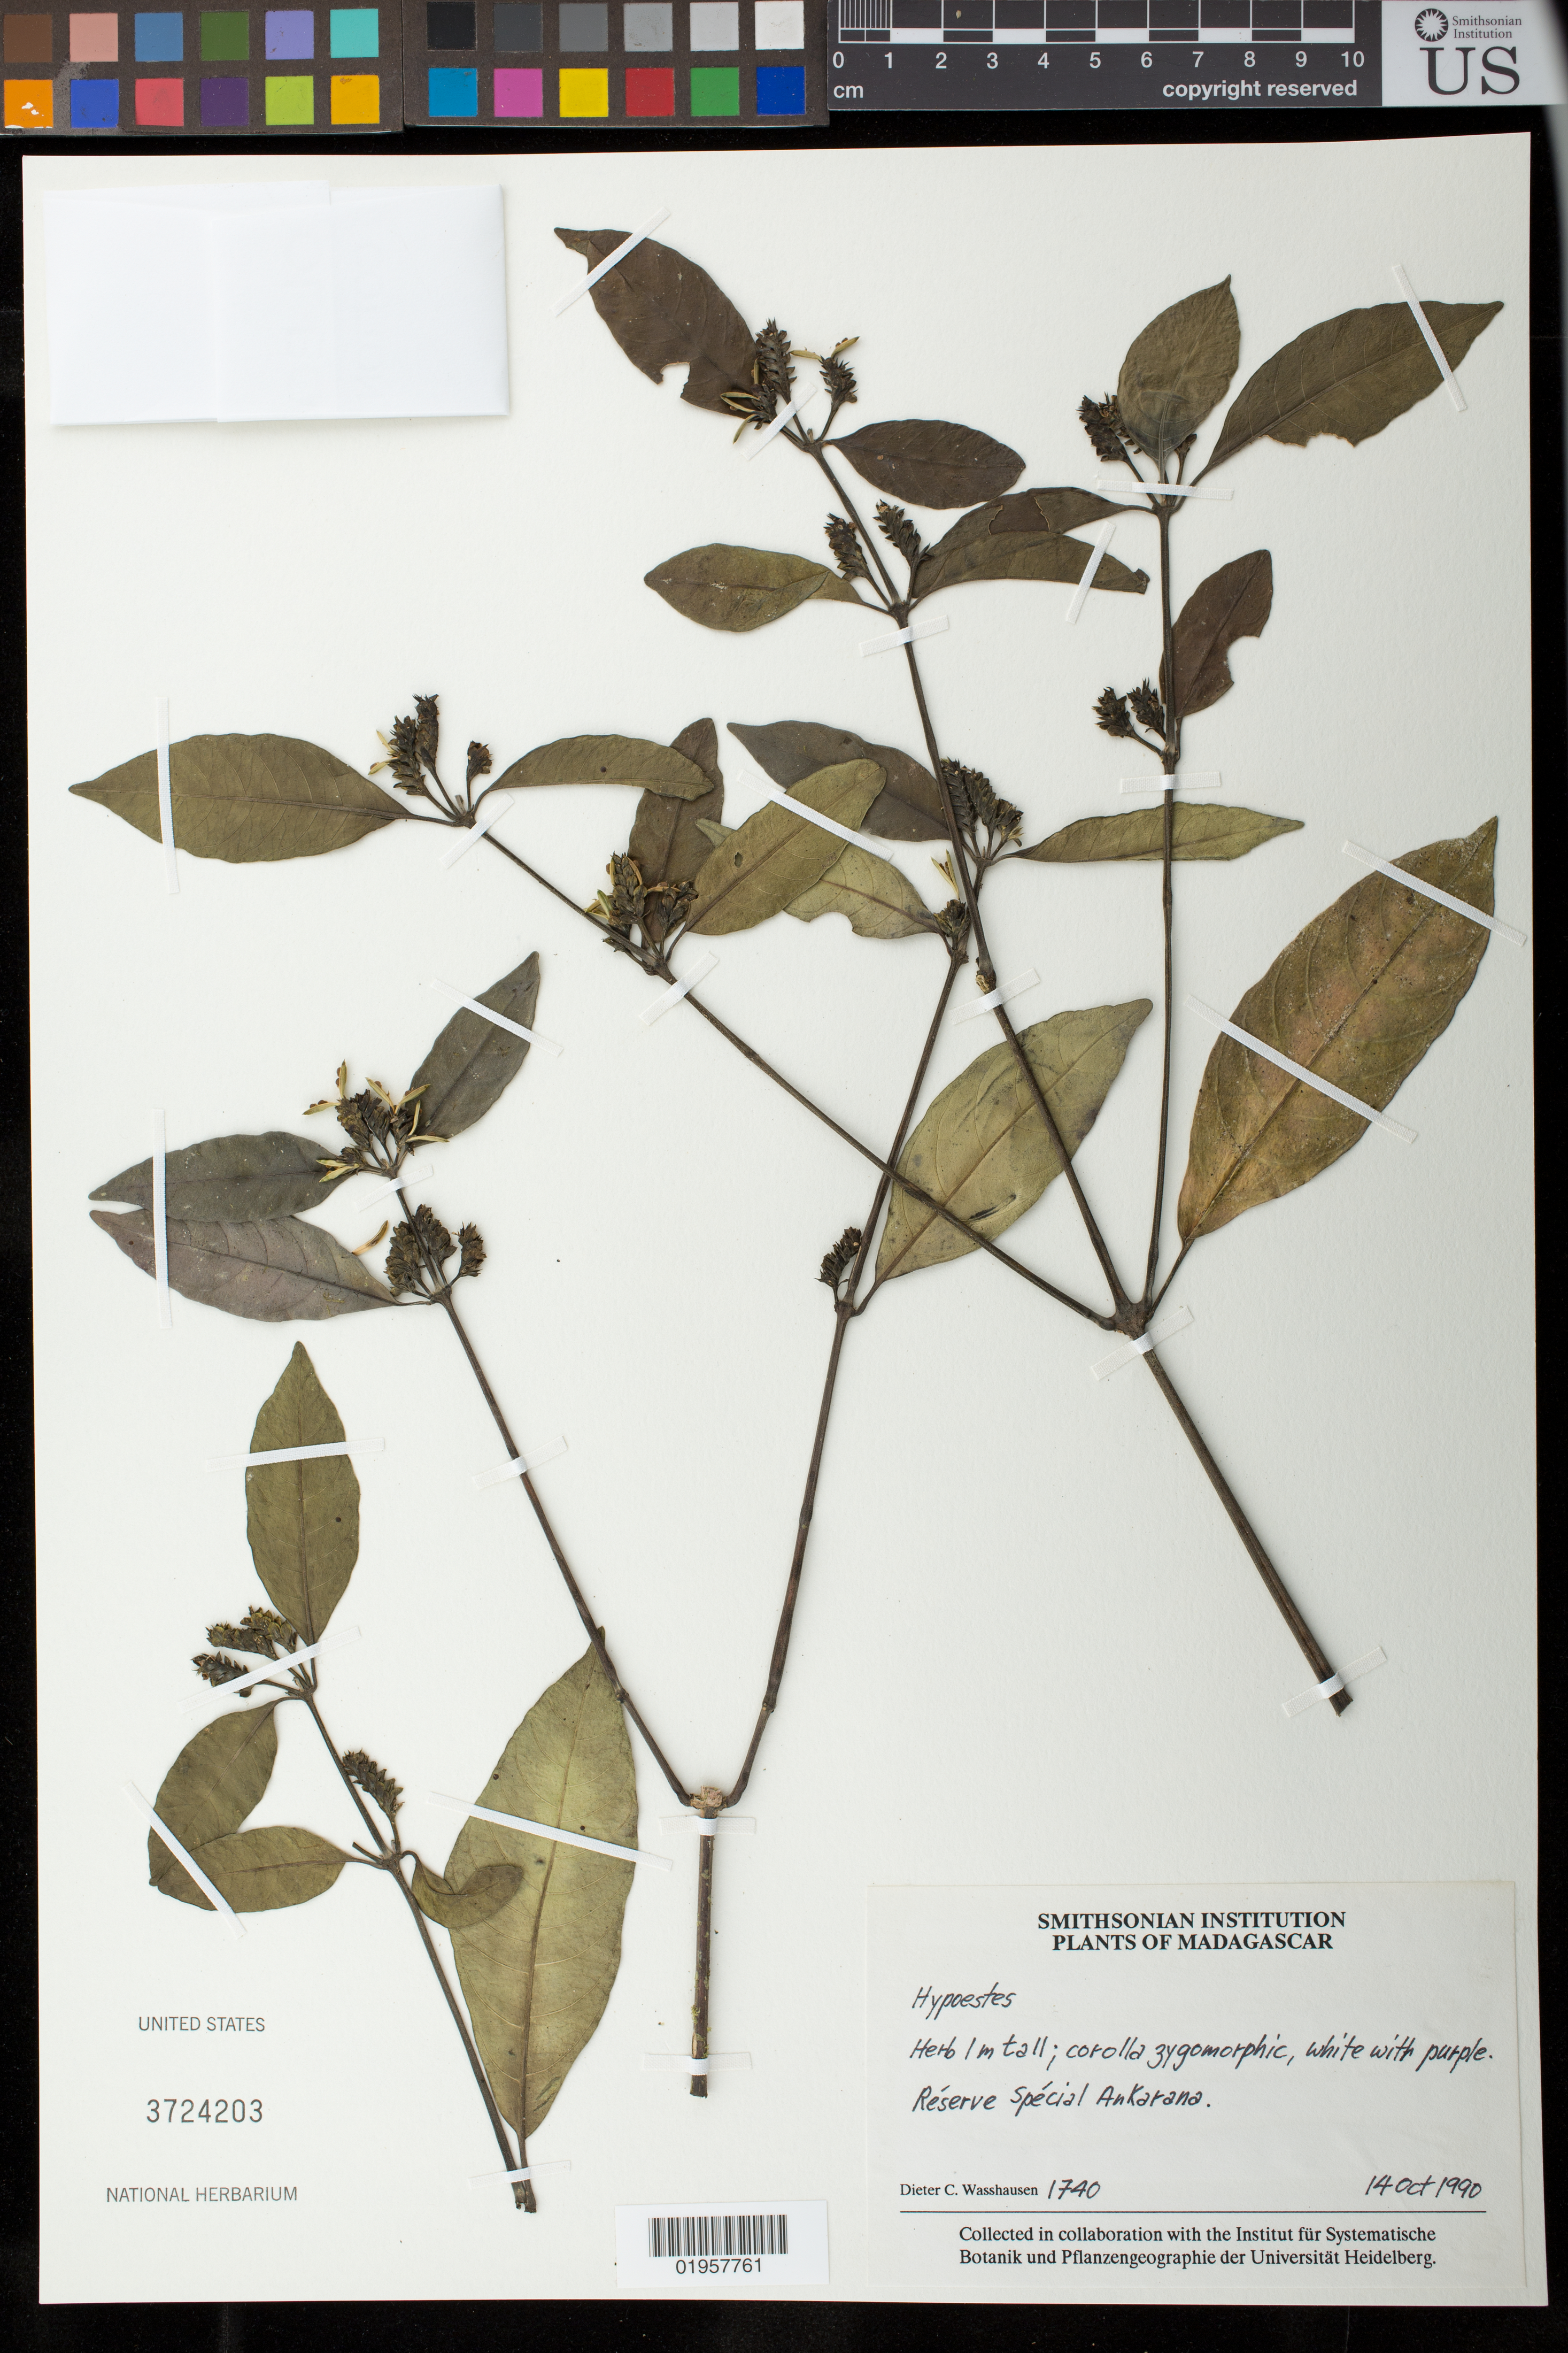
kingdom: Plantae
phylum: Tracheophyta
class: Magnoliopsida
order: Lamiales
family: Acanthaceae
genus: Hypoestes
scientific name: Hypoestes sp.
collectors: D. C. Wasshausen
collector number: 1740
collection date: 1990-10-14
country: Madagascar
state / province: Diana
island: Madagascar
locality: Réserve Spécial Ankarana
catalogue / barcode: US 3724203